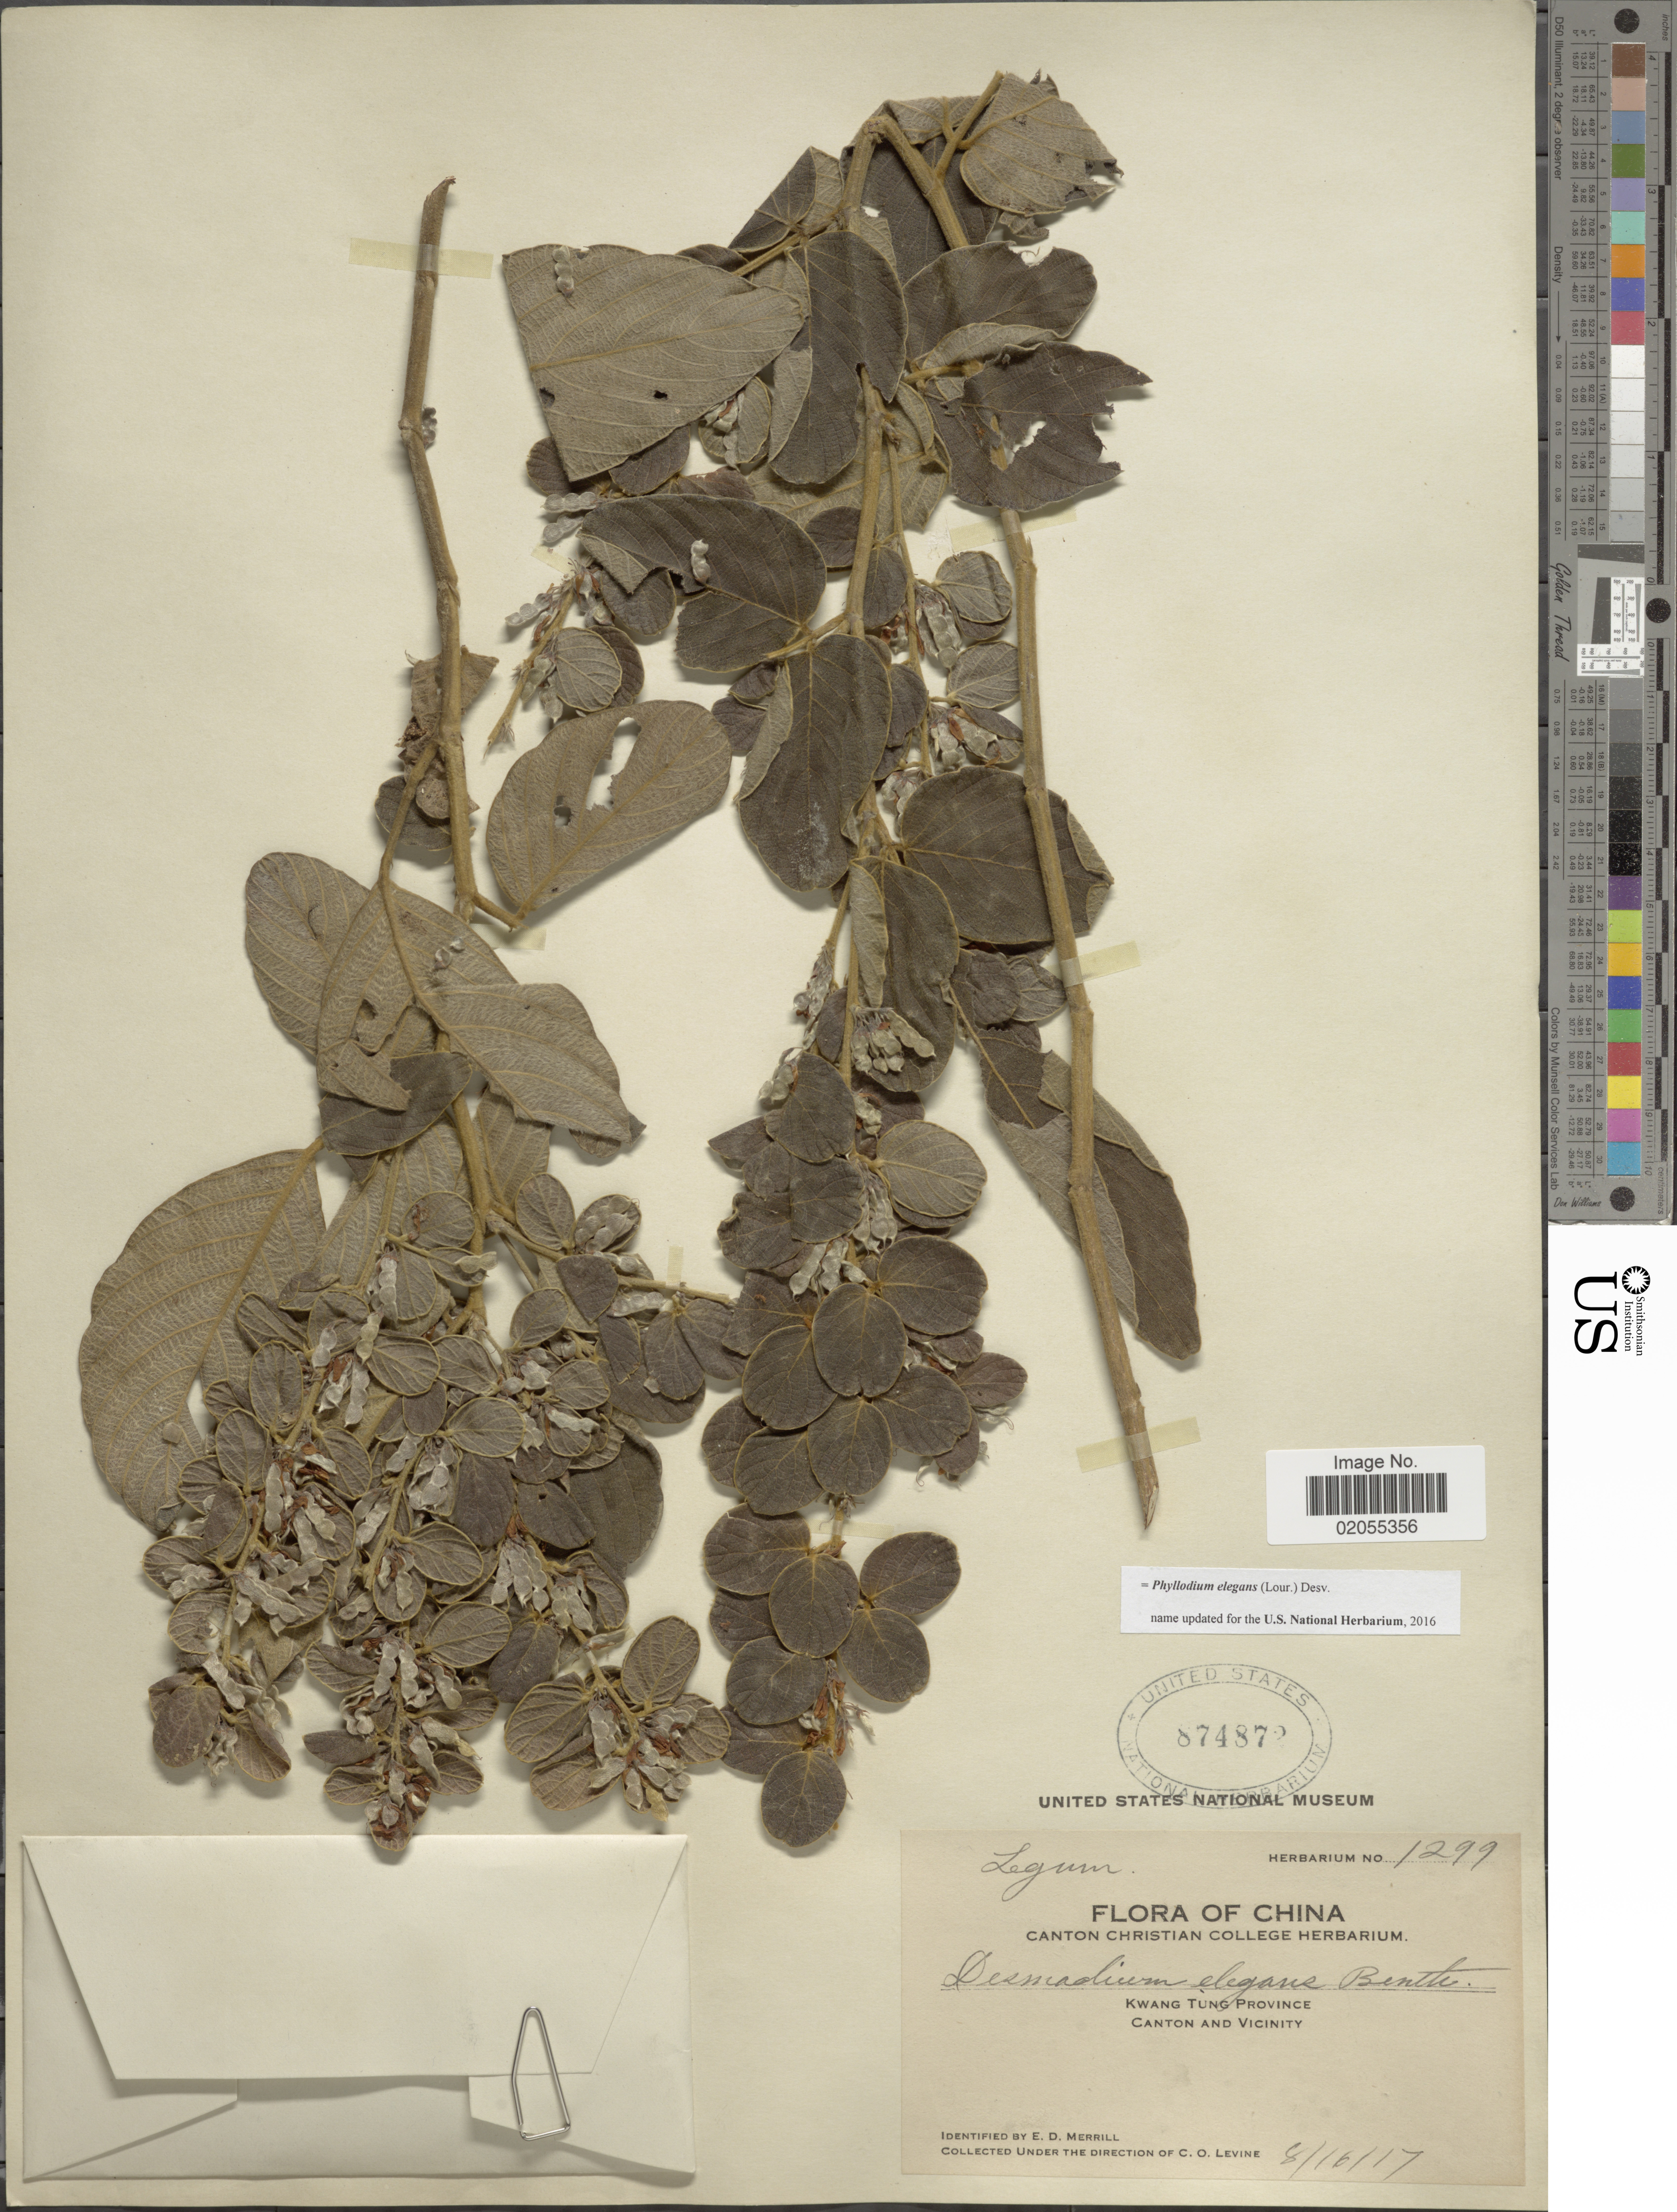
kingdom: Plantae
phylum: Tracheophyta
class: Magnoliopsida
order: Fabales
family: Fabaceae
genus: Phyllodium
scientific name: Phyllodium elegans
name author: (Lour.) Desv.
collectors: C. O. Levine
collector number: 1299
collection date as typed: Transcribed d/m/y: 16/8/17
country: China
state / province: Guangdong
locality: Kwang Tung Province, Canton and Vicinity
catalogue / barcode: US 874872